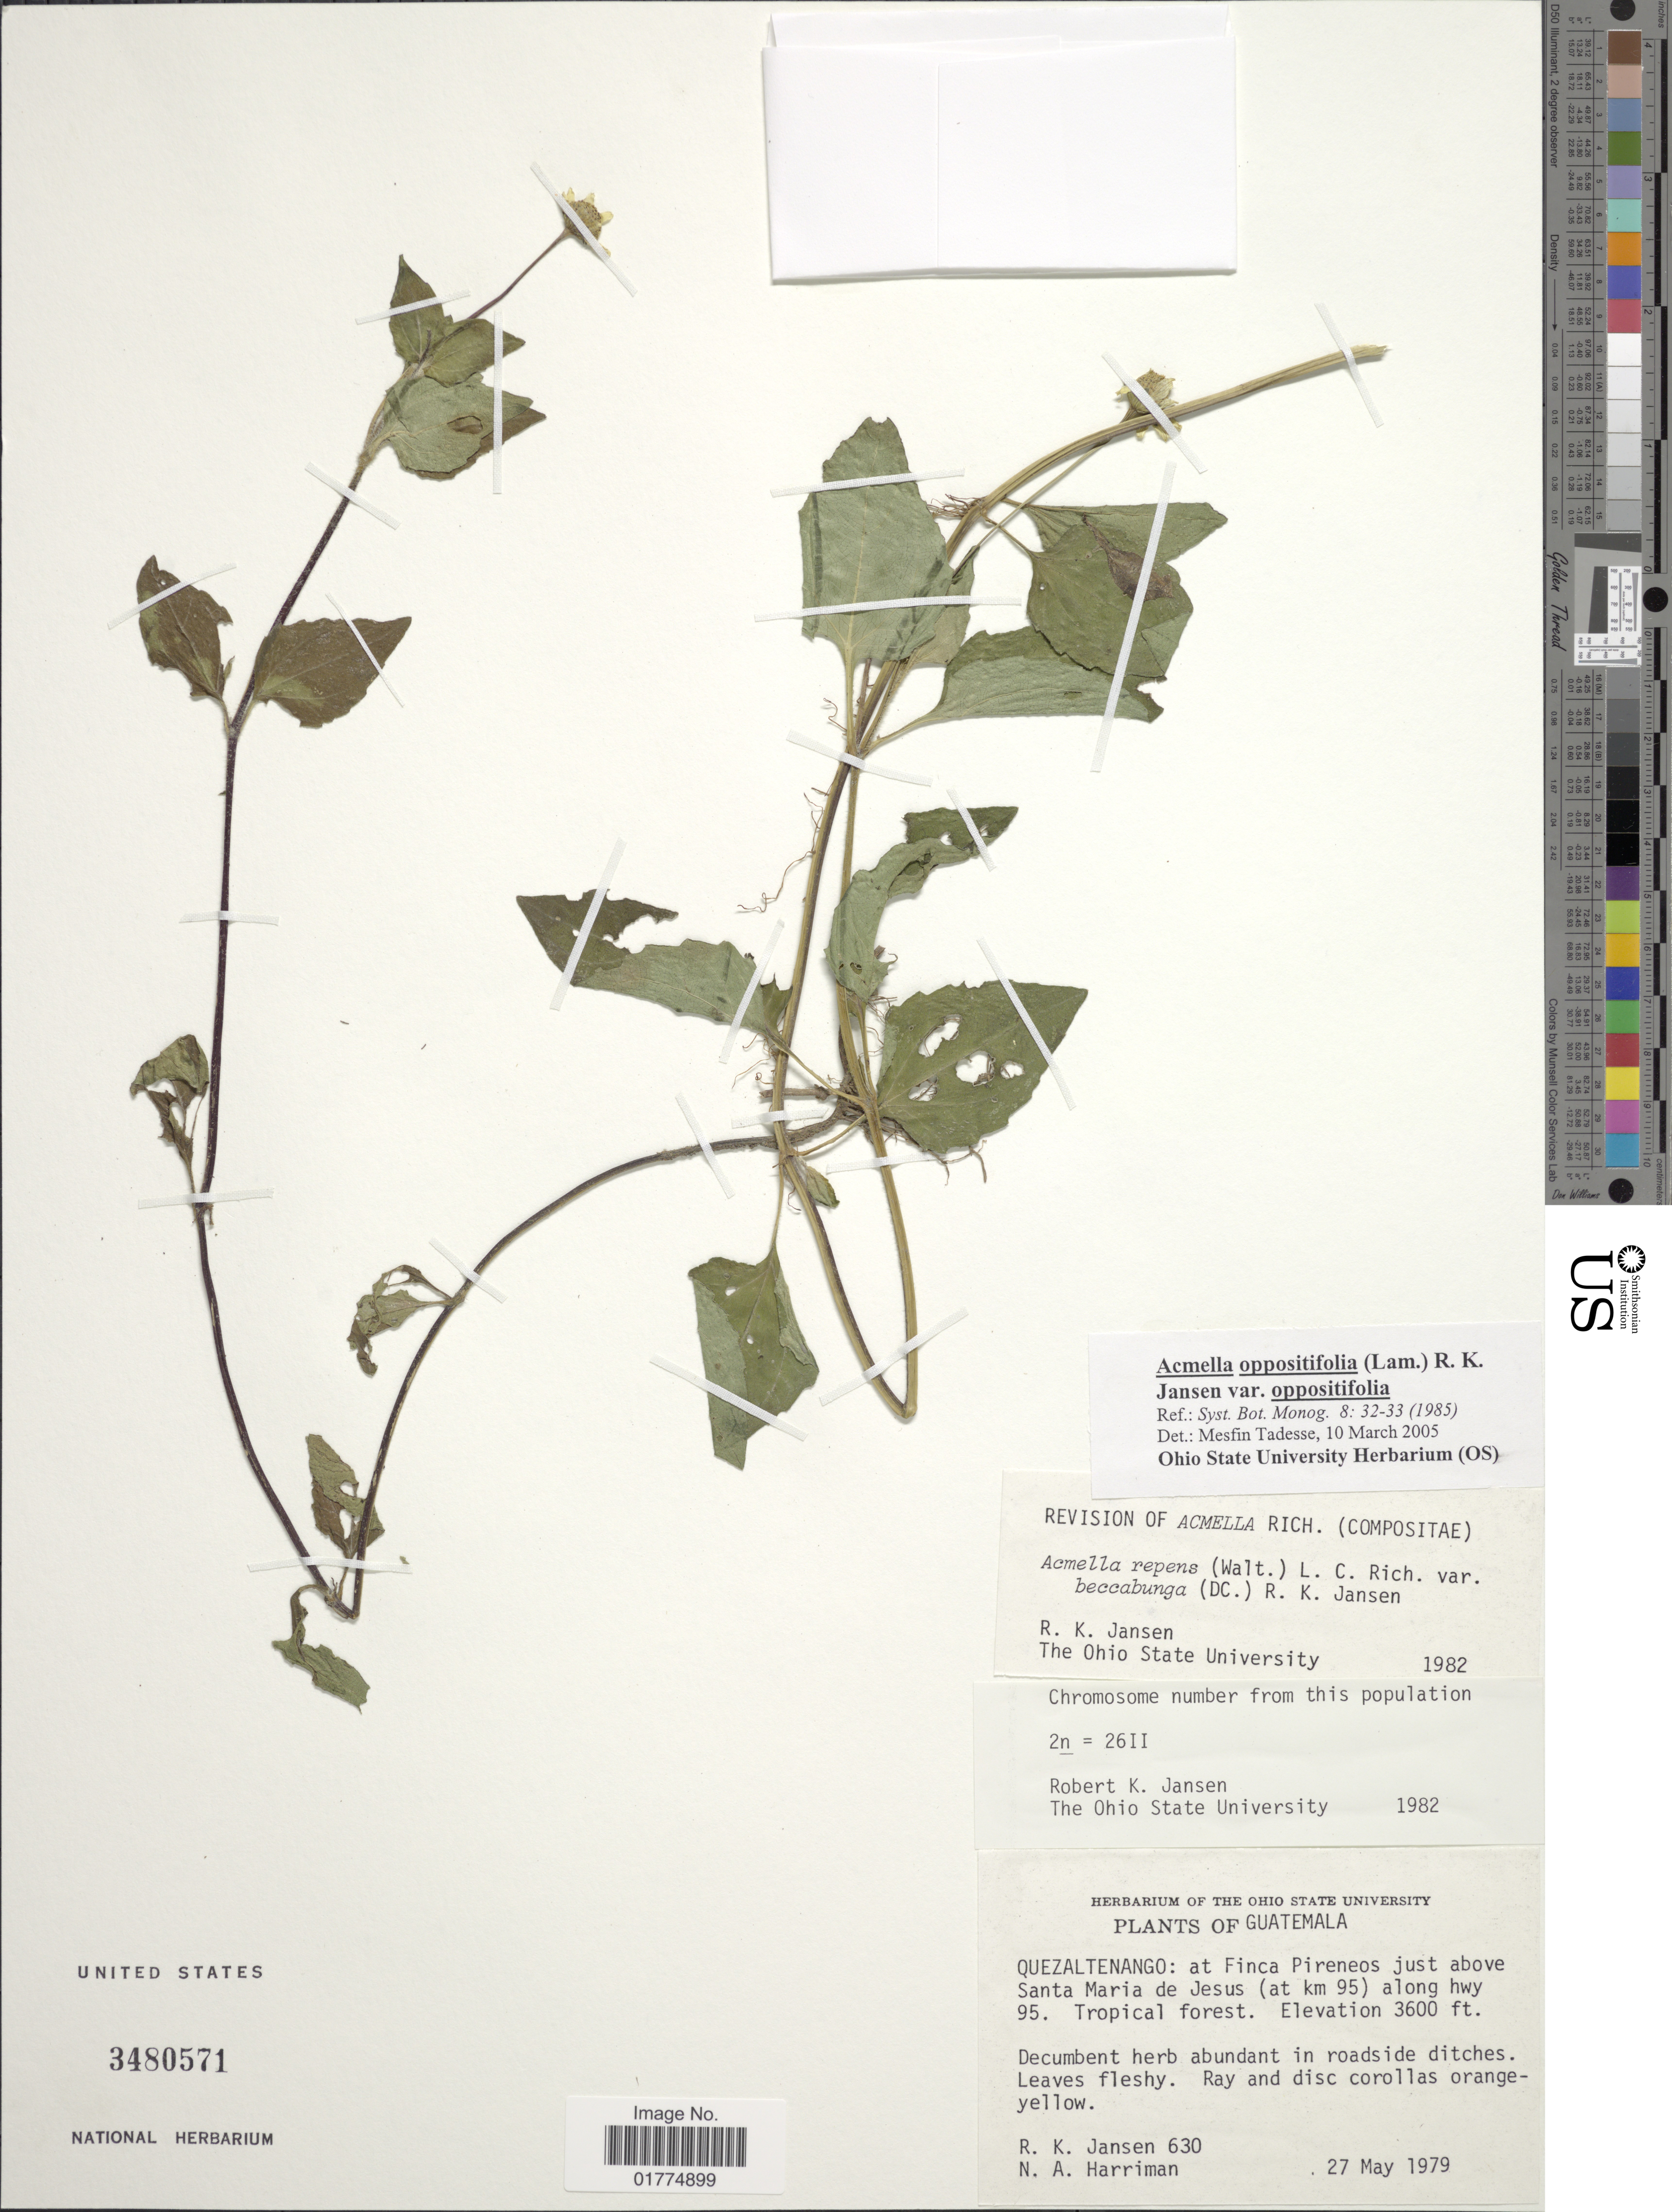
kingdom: Plantae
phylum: Tracheophyta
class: Magnoliopsida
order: Asterales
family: Asteraceae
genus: Acmella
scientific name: Acmella repens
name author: (Walter) Rich.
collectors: R. K. Jansen & N. A. Harriman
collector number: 630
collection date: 1979-05-27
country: Guatemala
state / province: Quetzaltenango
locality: Quezaltenango: at Finca Pireneos just above Santa Maria de Jesus (at km 95) along hwy 95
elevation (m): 1097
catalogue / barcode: US 3480571